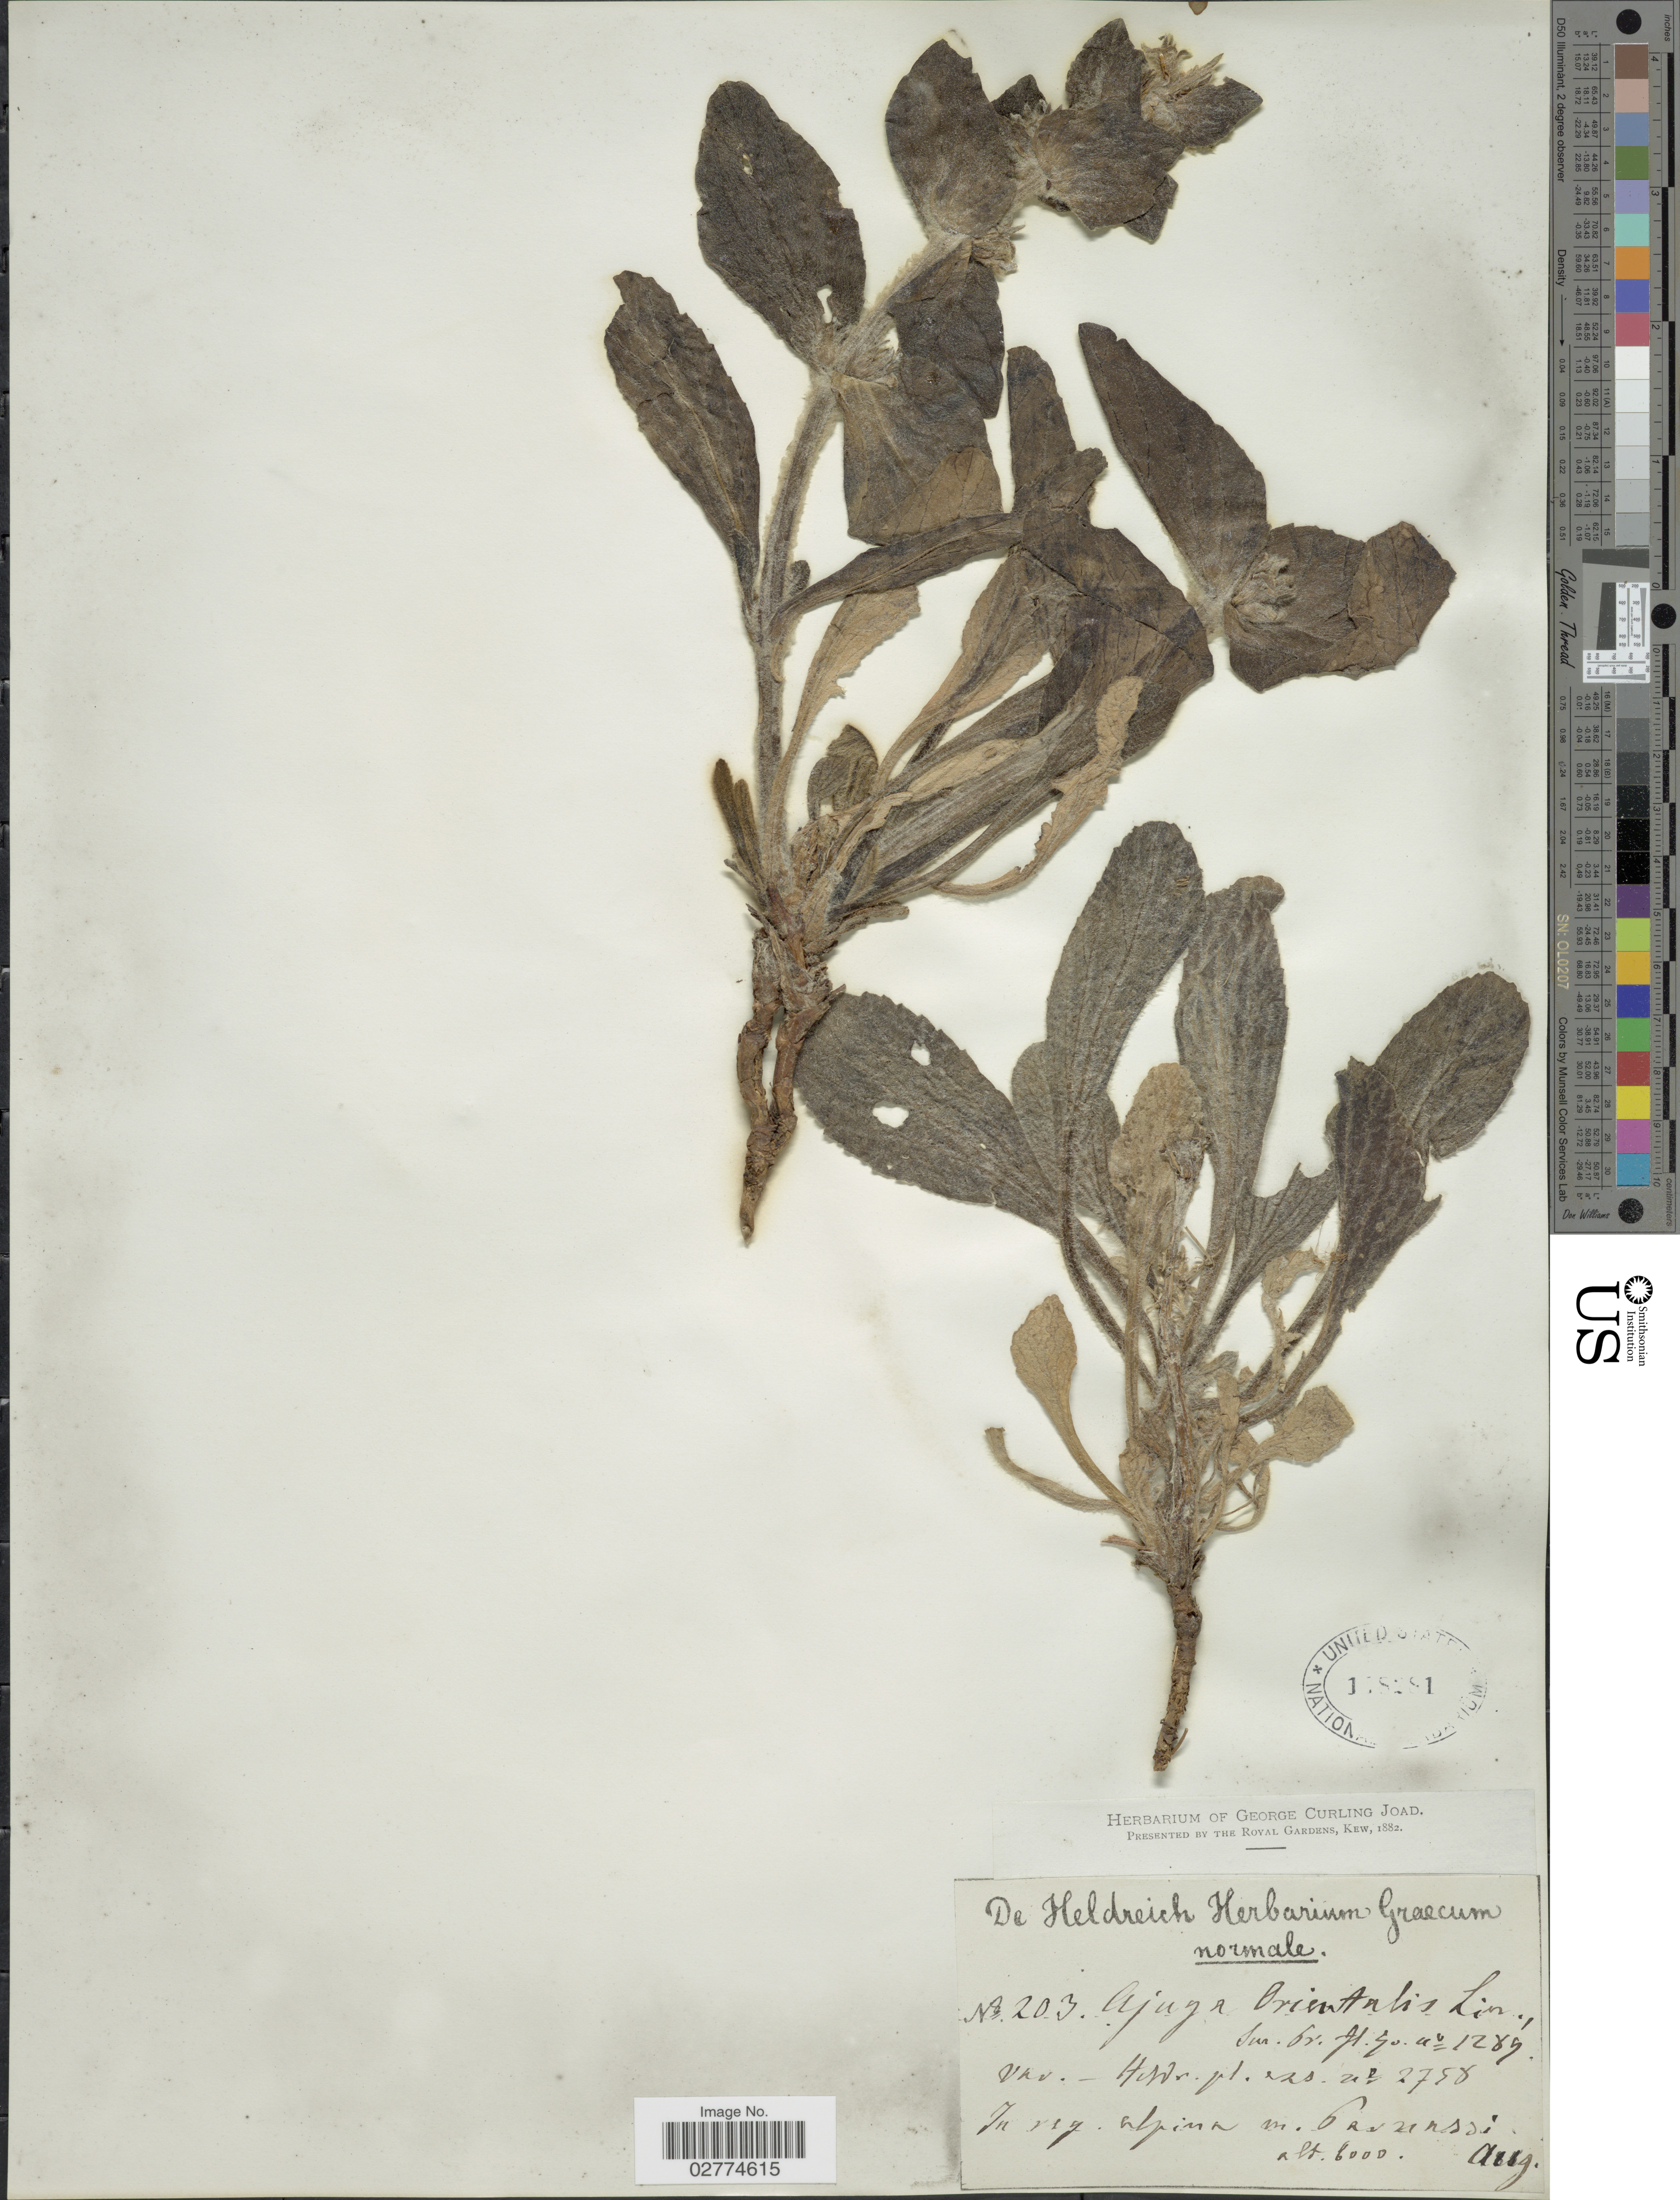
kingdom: Plantae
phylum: Tracheophyta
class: Magnoliopsida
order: Lamiales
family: Lamiaceae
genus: Ajuga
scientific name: Ajuga orientalis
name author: L.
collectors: -. De Heldreich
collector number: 203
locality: In reg. alpina in Grunnssi.